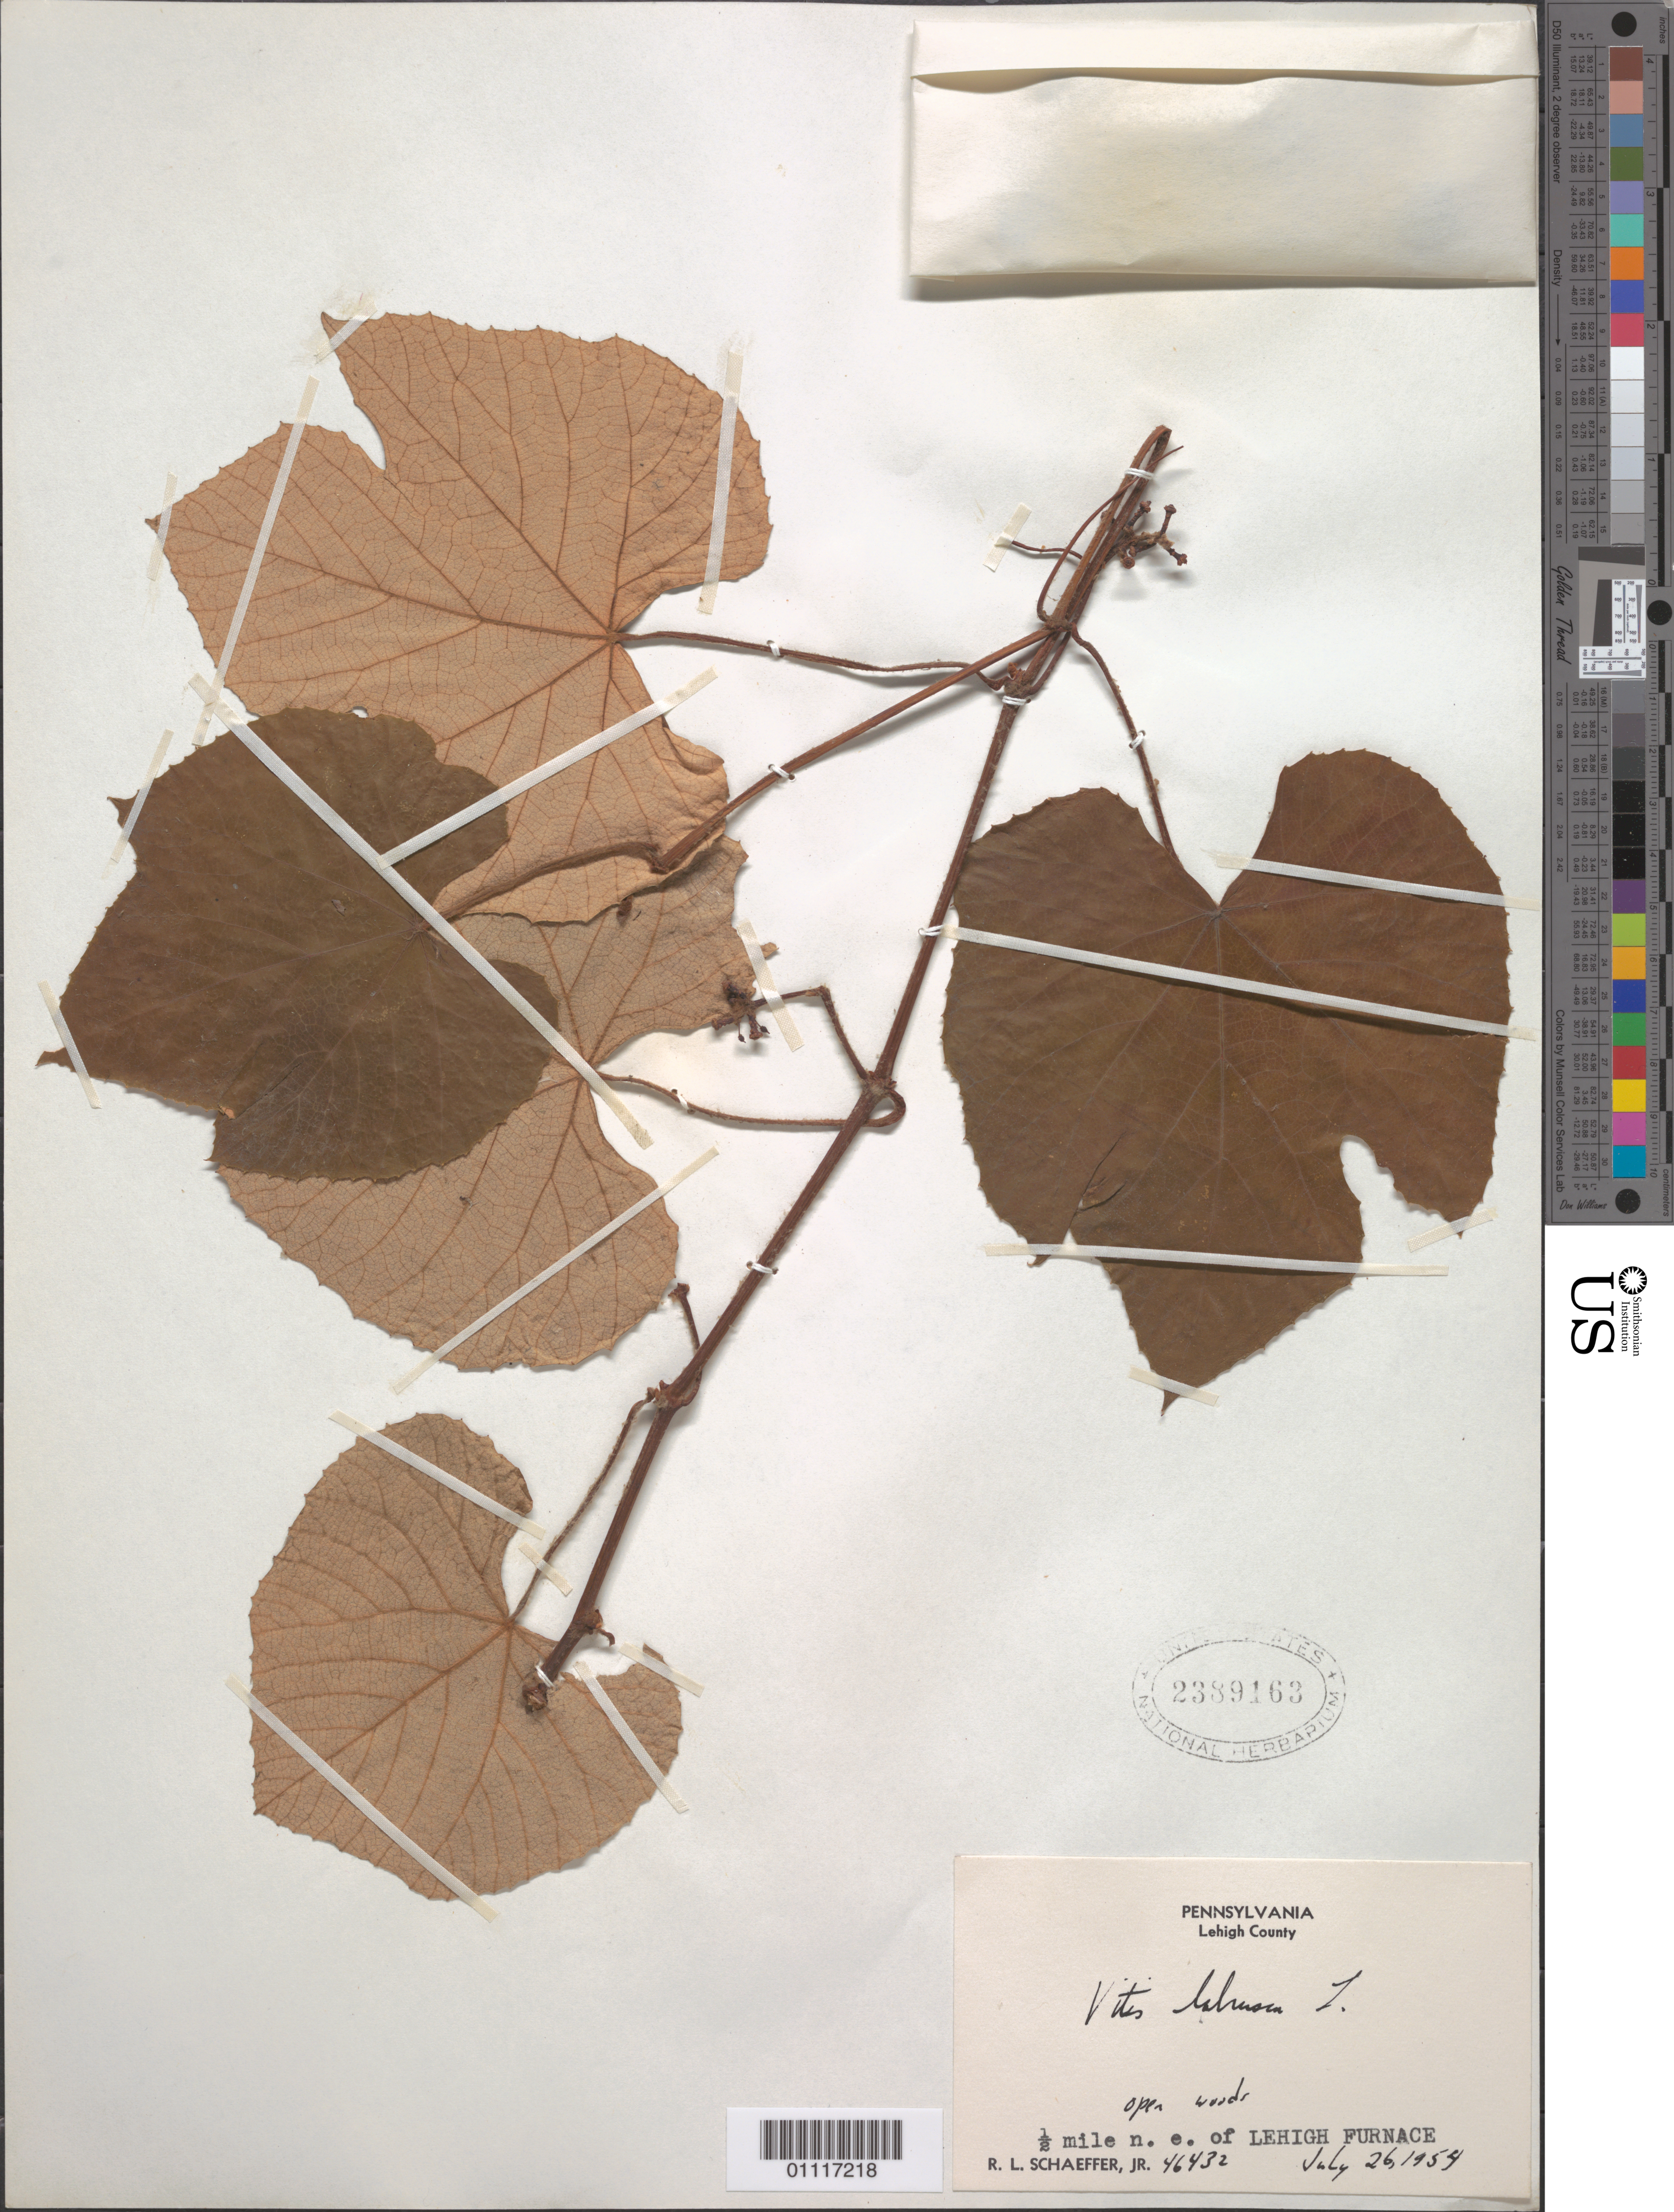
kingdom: Plantae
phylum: Tracheophyta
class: Magnoliopsida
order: Vitales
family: Vitaceae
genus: Vitis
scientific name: Vitis labrusca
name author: L.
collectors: R. L. Schaeffer Jr.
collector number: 46432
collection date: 1954-07-26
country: United States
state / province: Pennsylvania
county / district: Lehigh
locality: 1/2 mile n.e. of Lehigh Furnace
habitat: open woods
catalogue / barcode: US 2389163